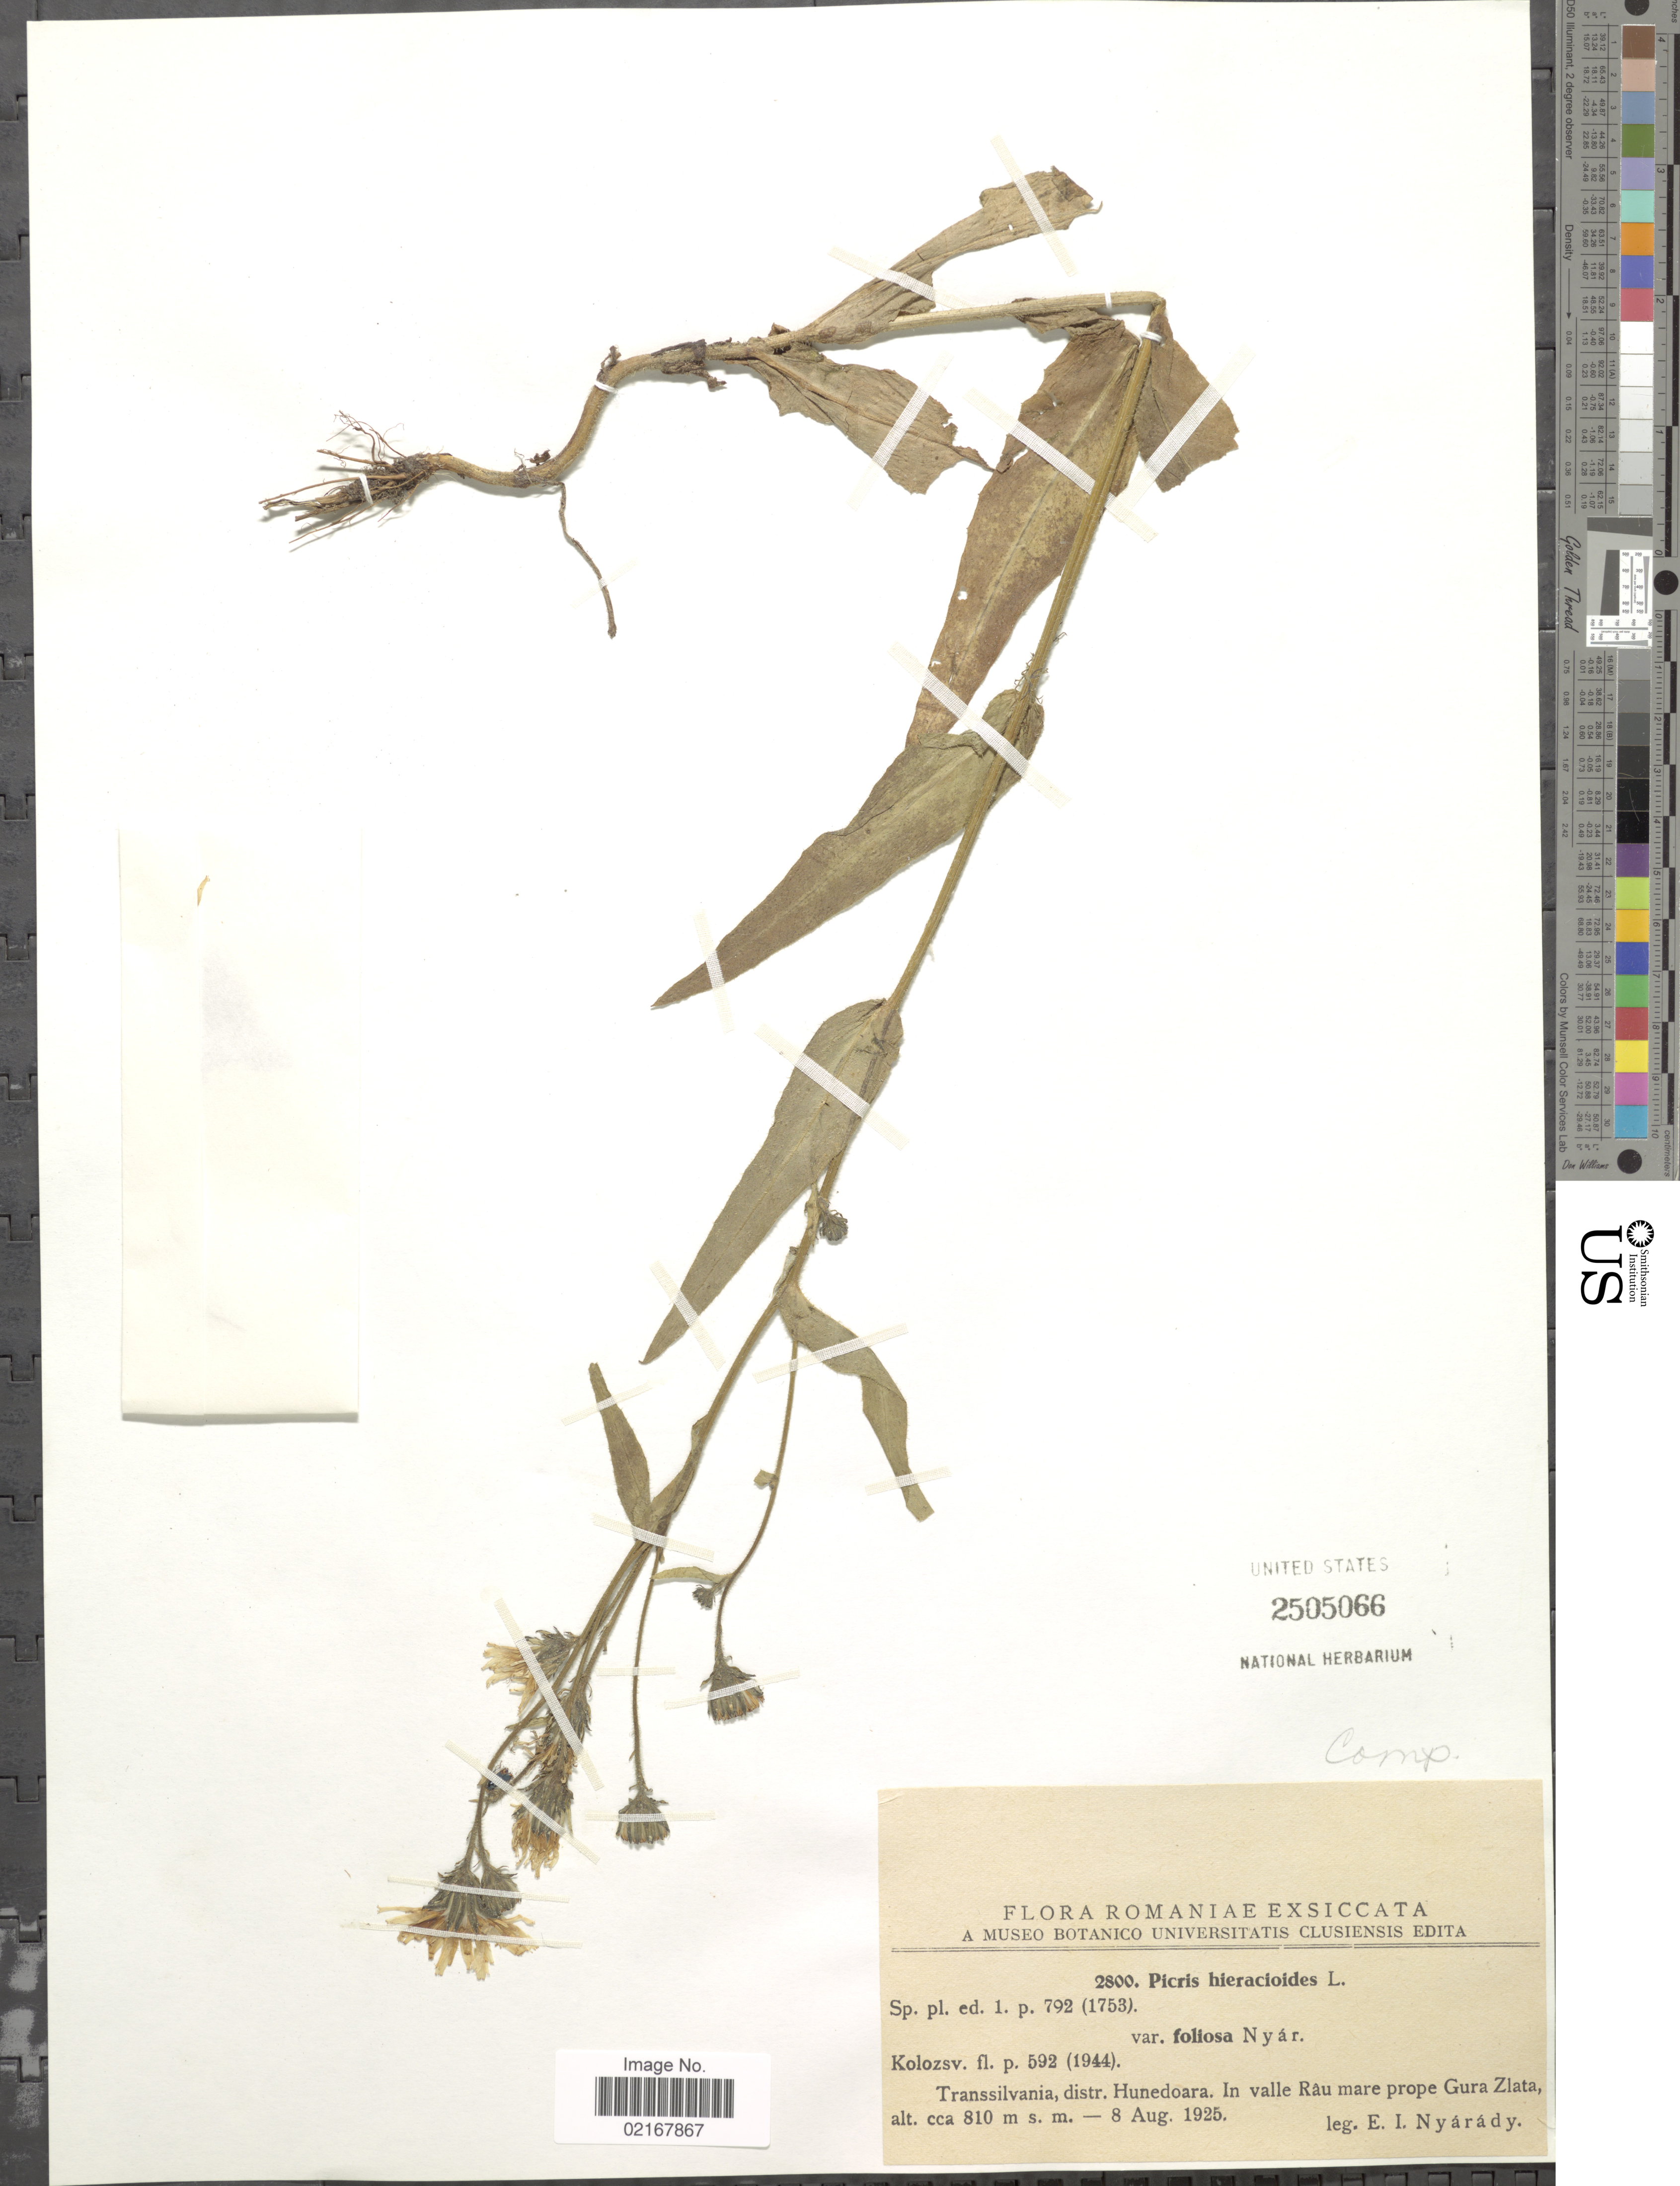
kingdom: Plantae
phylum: Tracheophyta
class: Magnoliopsida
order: Asterales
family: Asteraceae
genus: Picris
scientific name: Picris hieracioides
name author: L.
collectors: E. Nyárády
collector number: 2800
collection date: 1925-08-08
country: Romania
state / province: Hunedoara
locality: Transsilvania, in valle Rau mare prope Gura Zlata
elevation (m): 810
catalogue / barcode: US 2505066